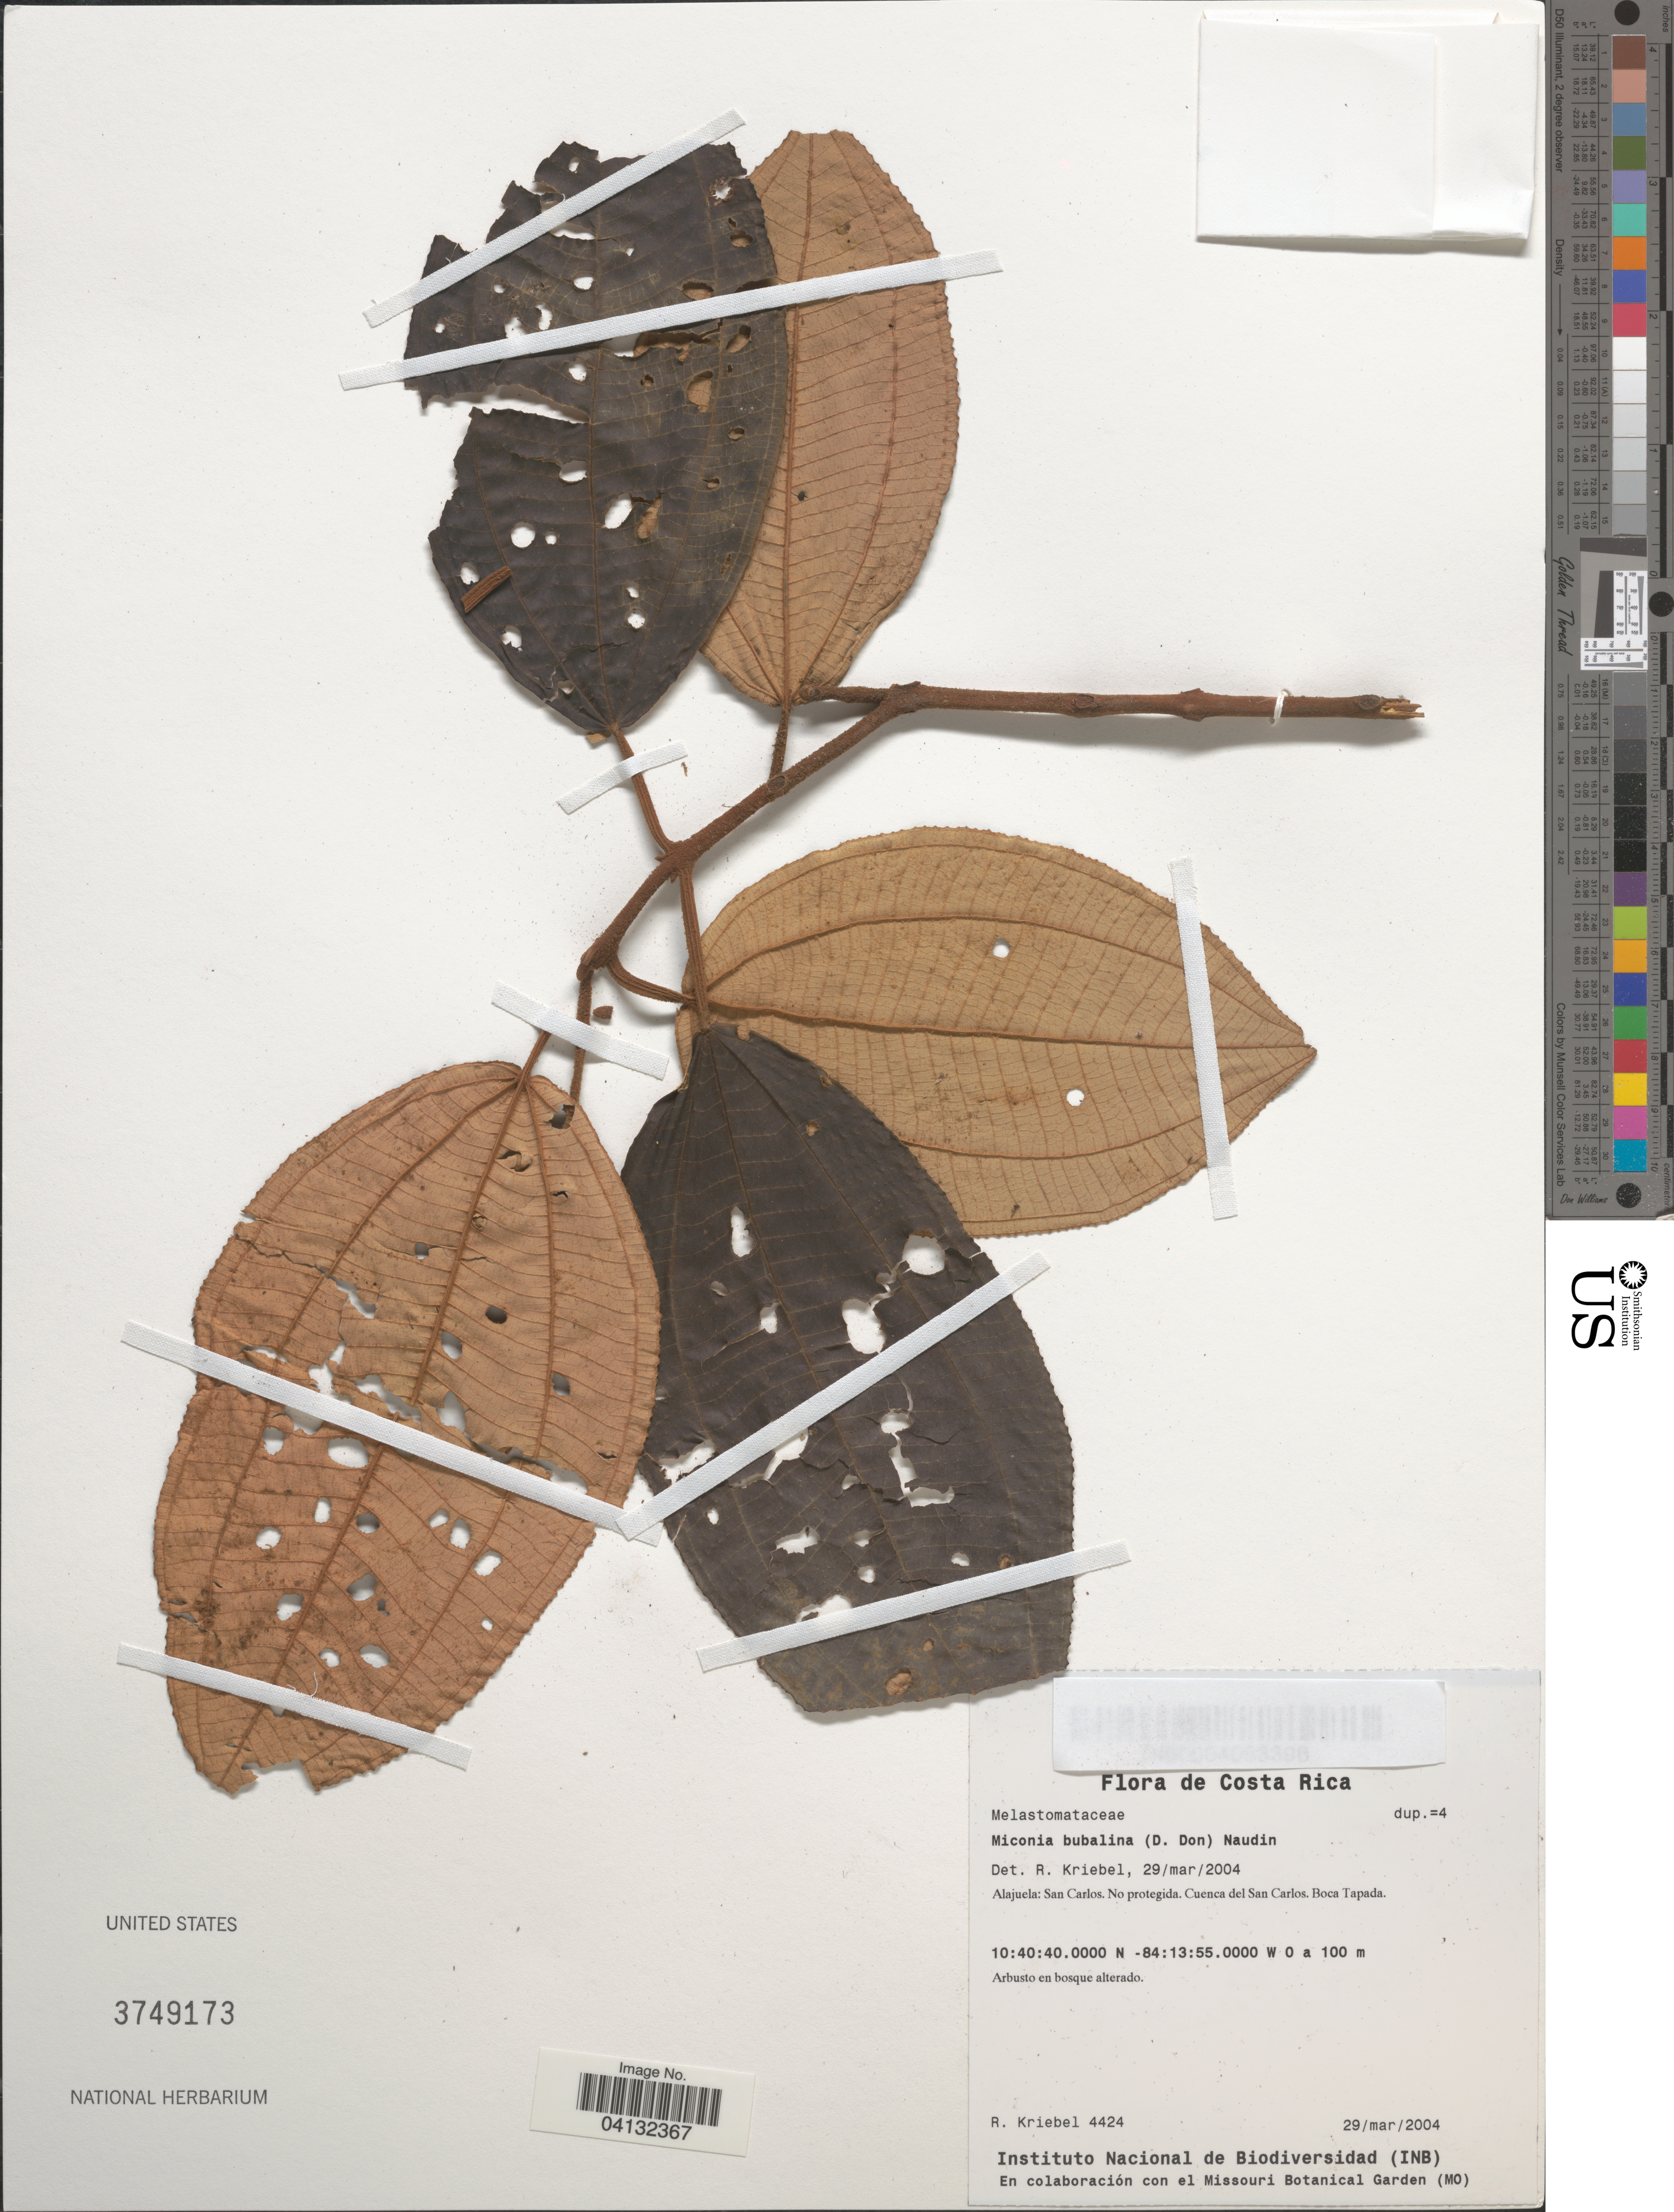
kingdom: Plantae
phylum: Tracheophyta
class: Magnoliopsida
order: Myrtales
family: Melastomataceae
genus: Miconia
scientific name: Miconia bubalina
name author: Naudin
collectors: R. Kriebel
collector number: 4424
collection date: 2004-03-29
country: Costa Rica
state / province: Alajuela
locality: San Carlos. No protegida. Cuenca del San Carlos. Boca Tapada.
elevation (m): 0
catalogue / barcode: US 3749173